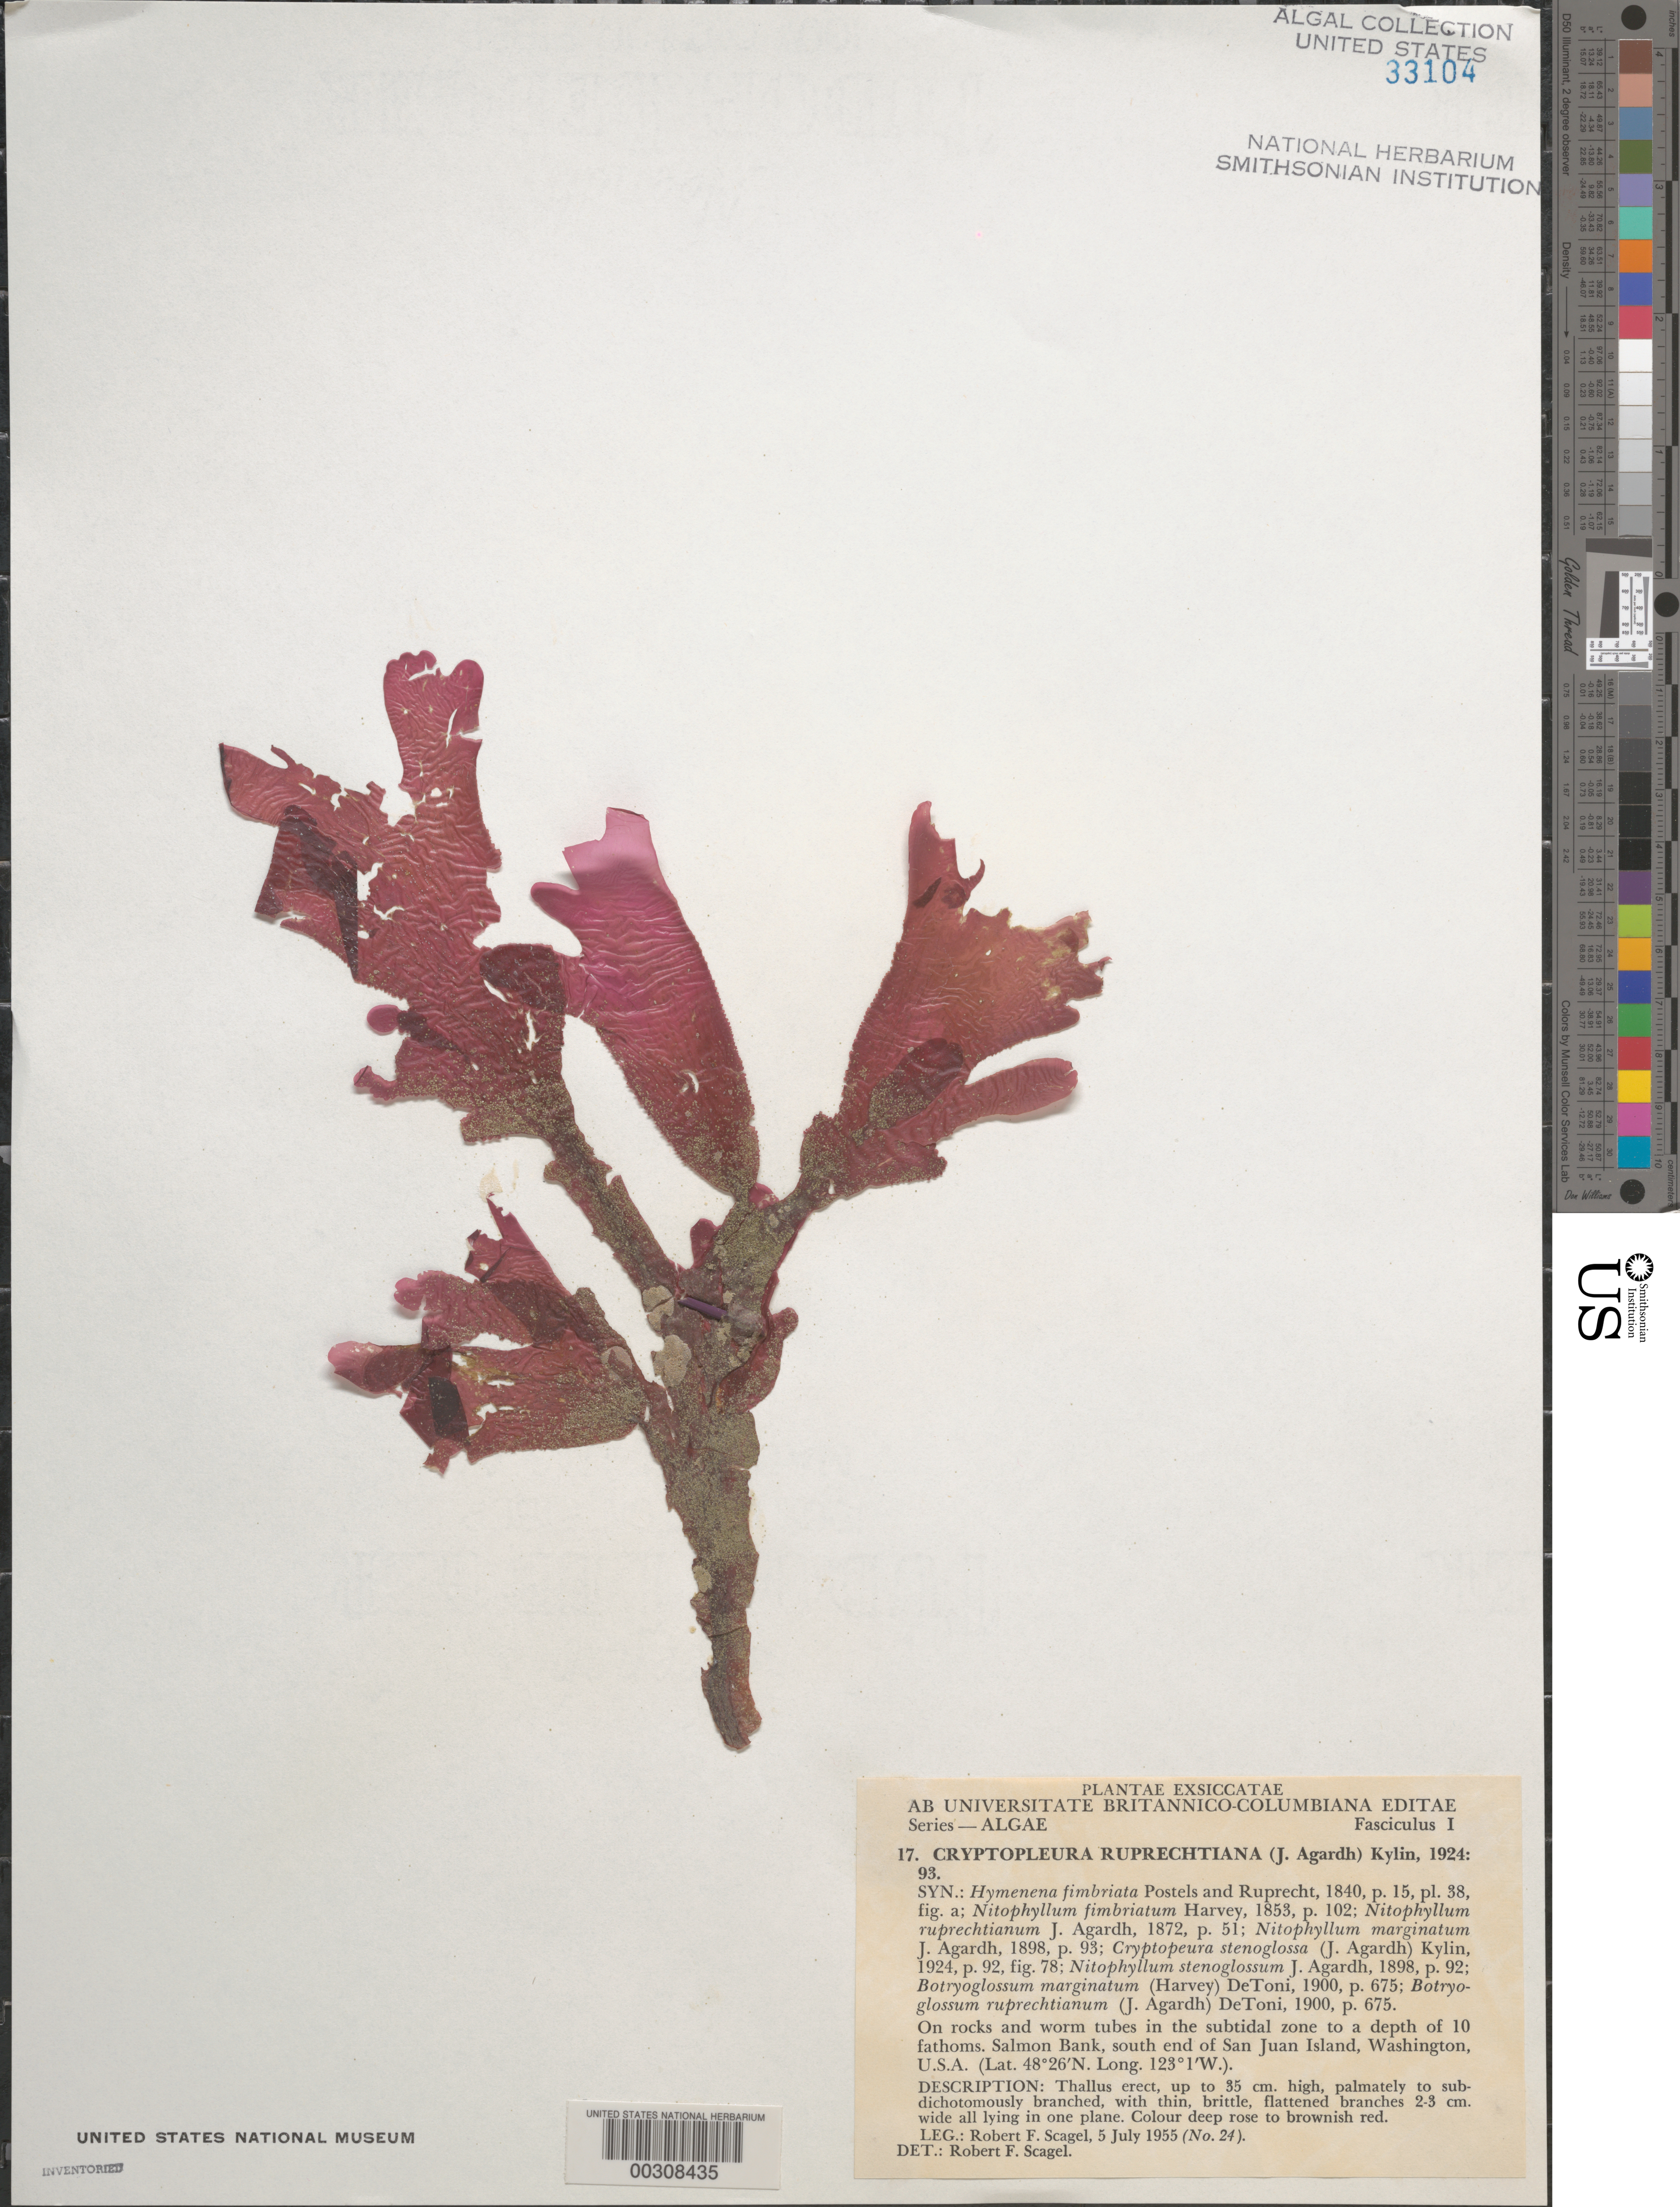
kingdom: Plantae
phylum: Rhodophyta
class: Florideophyceae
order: Ceramiales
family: Delesseriaceae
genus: Cryptopleura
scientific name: Cryptopleura ruprechtiana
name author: (J. Agardh) Kylin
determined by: Scagel, R. F.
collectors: R. F. Scagel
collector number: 24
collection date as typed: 05 Jul 1955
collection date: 1955-07-05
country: United States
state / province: Washington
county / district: San Juan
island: San Juan Island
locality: Salmon Bank, off San Juan Island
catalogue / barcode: US 33104